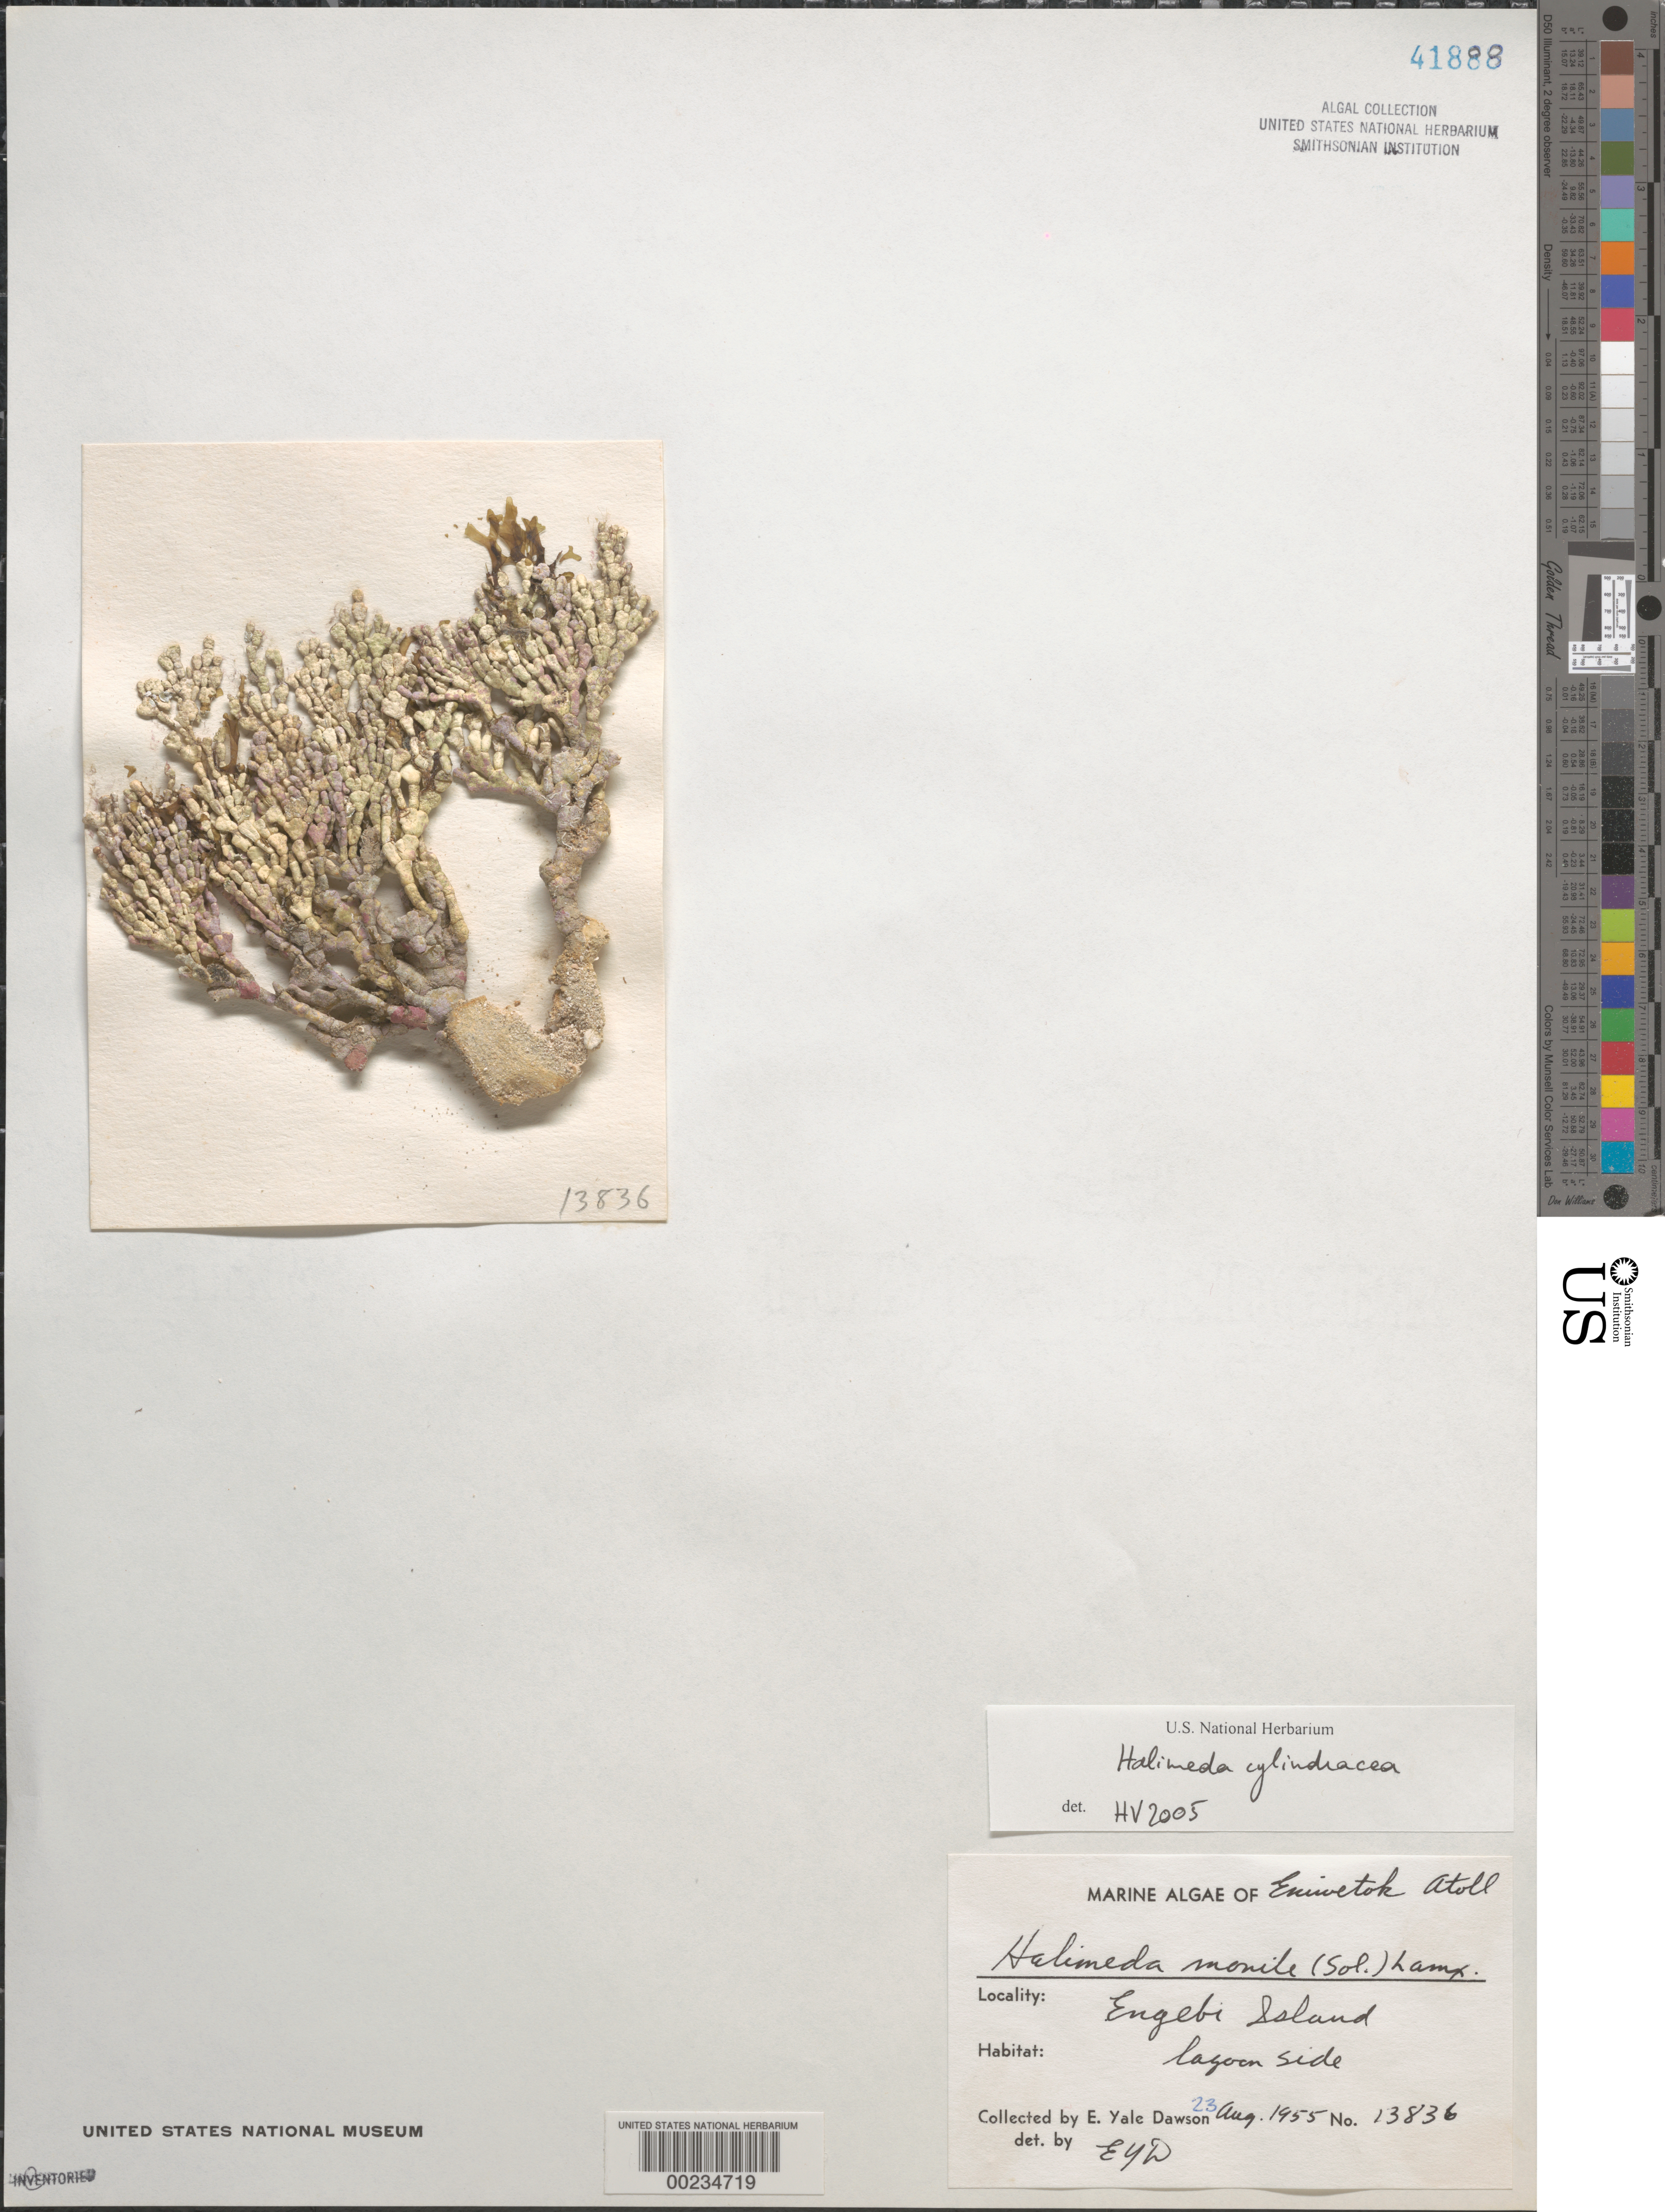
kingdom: Plantae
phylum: Chlorophyta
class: Ulvophyceae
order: Bryopsidales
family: Halimedaceae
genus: Halimeda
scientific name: Halimeda cylindracea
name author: Decne.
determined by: Verbruggen, H.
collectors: E. Y. Dawson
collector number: EYD 13836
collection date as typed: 23 Aug 1955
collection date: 1955-08-23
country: Marshall Islands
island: Enewetak [Eniwetok] Atoll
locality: Engebi Island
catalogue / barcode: US 41888